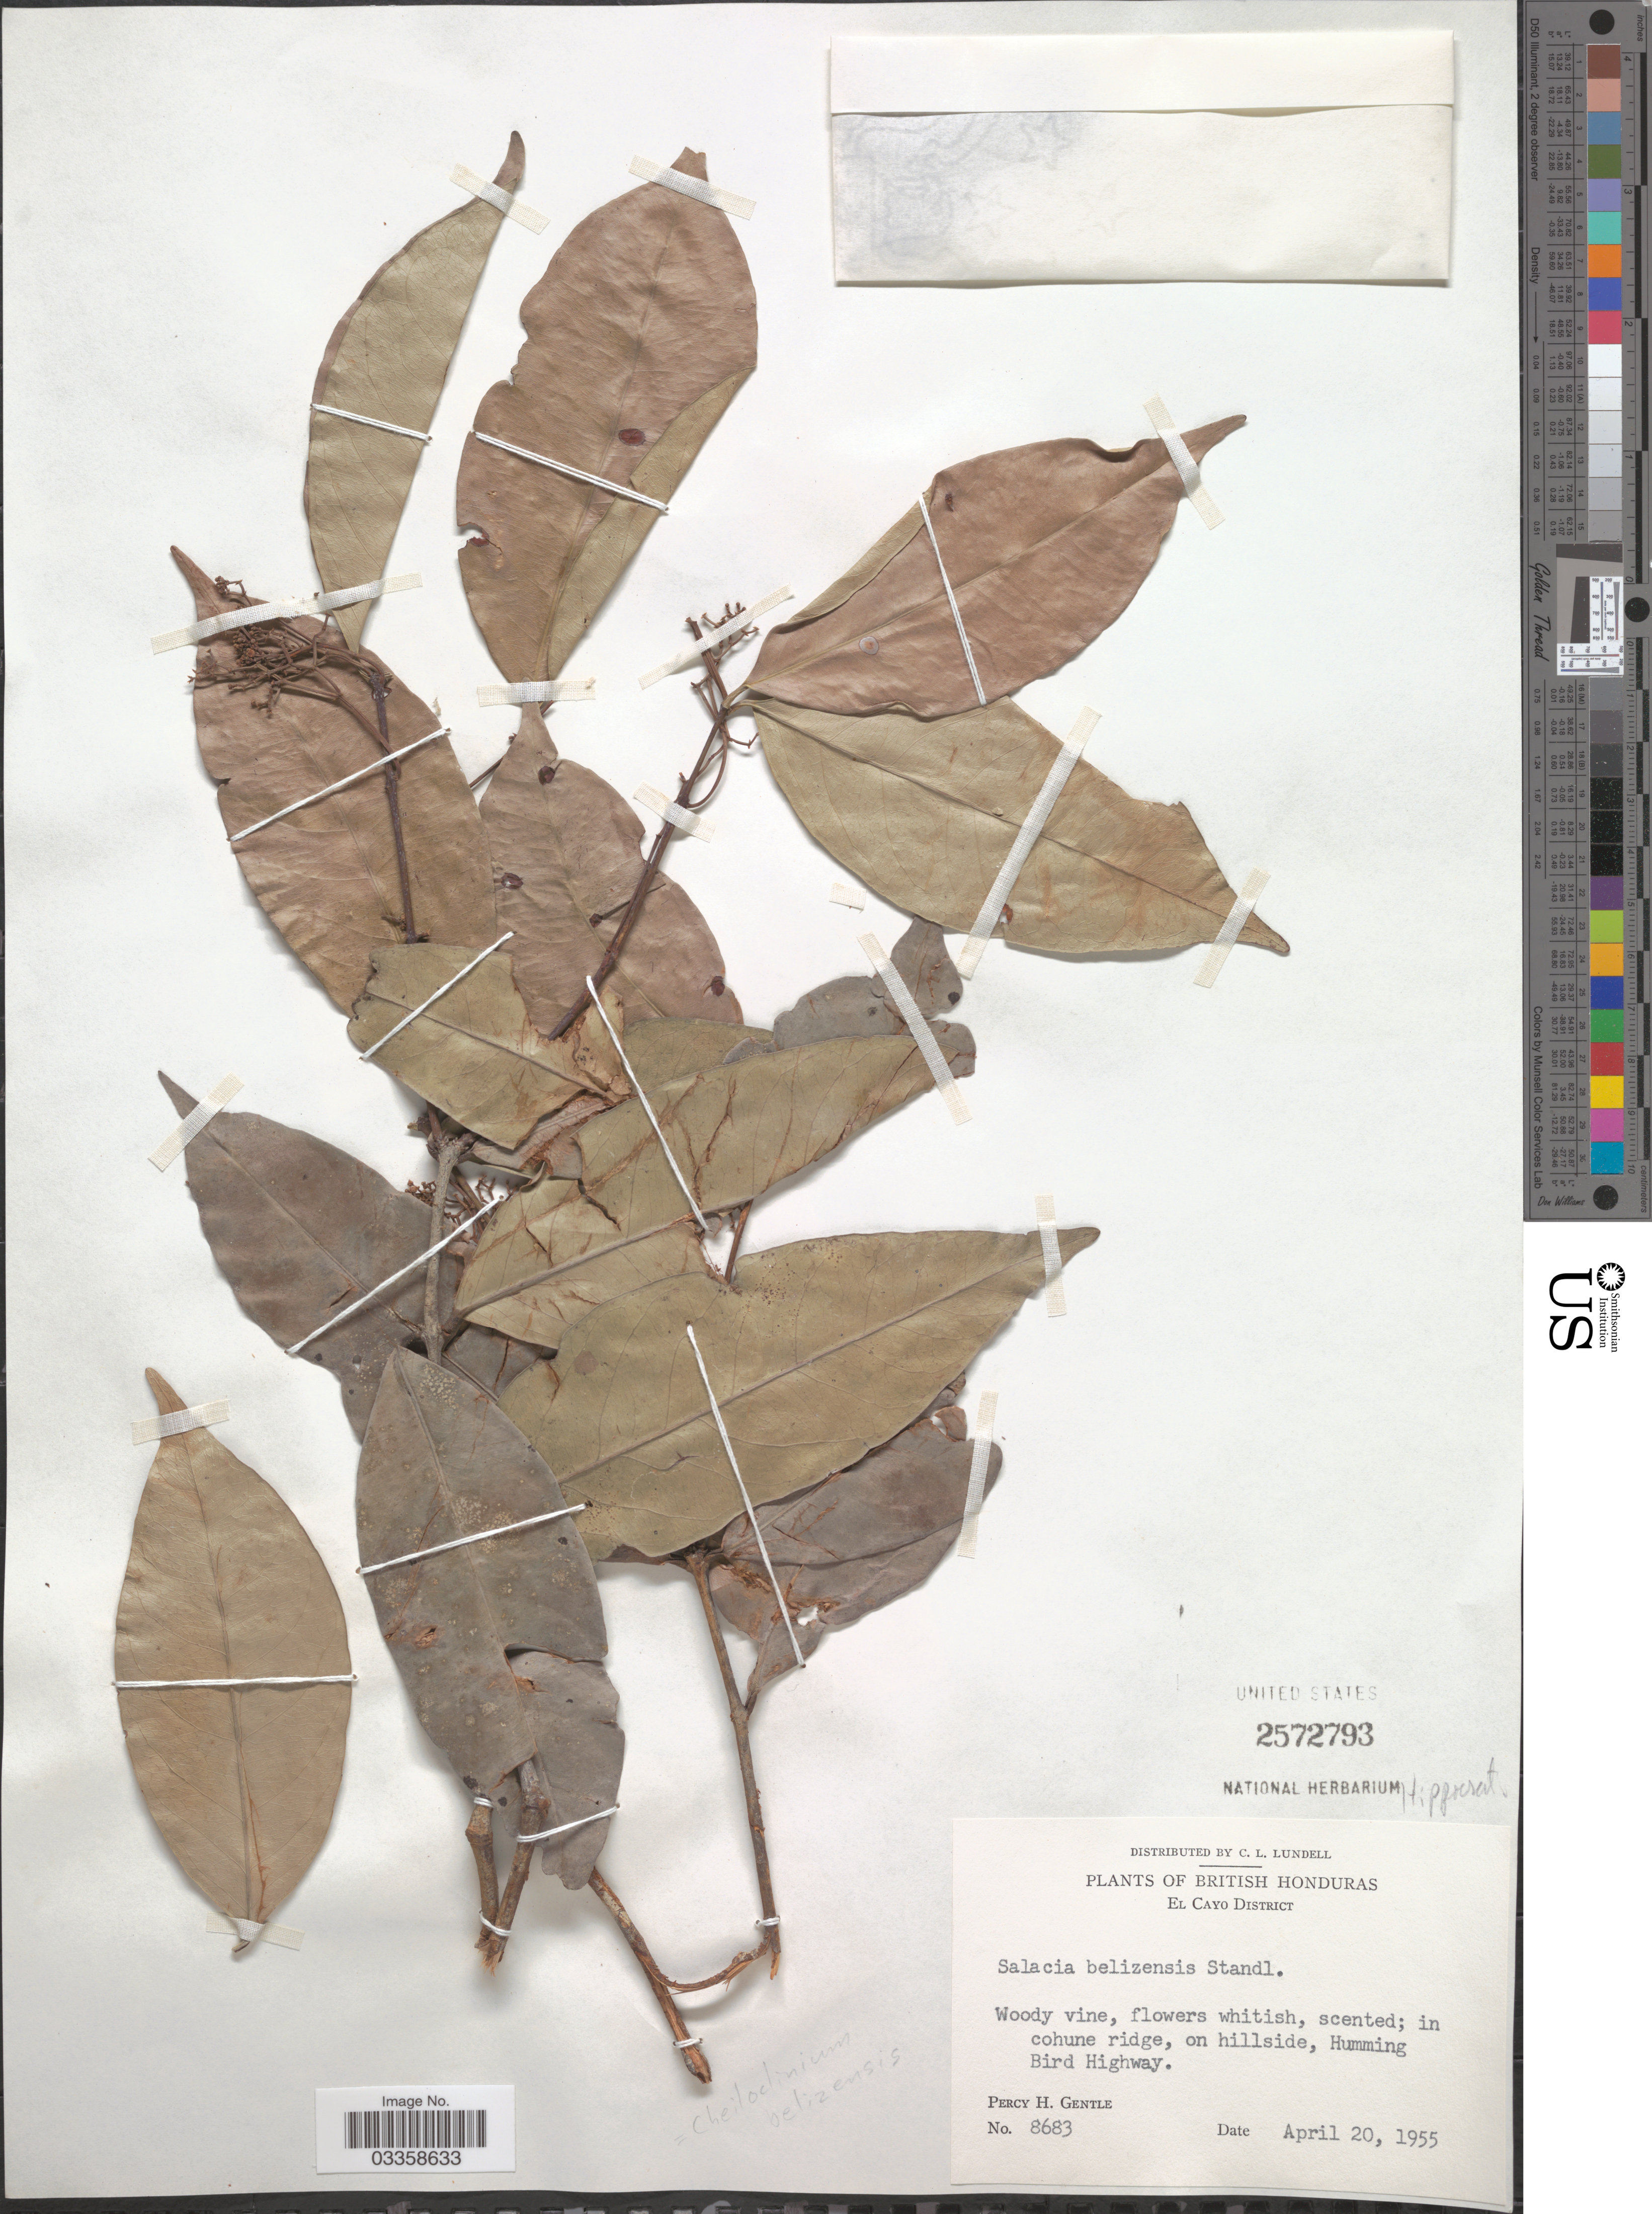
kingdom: Plantae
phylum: Tracheophyta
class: Magnoliopsida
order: Celastrales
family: Celastraceae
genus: Cheiloclinium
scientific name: Cheiloclinium belizense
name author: (Standl.) A.C. Sm.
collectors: P. H. Gentle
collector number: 8683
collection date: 1955-04-20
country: Belize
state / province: Cayo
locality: British Honduras, El Cayo District, Humming Bird Highway.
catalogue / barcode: US 2572793